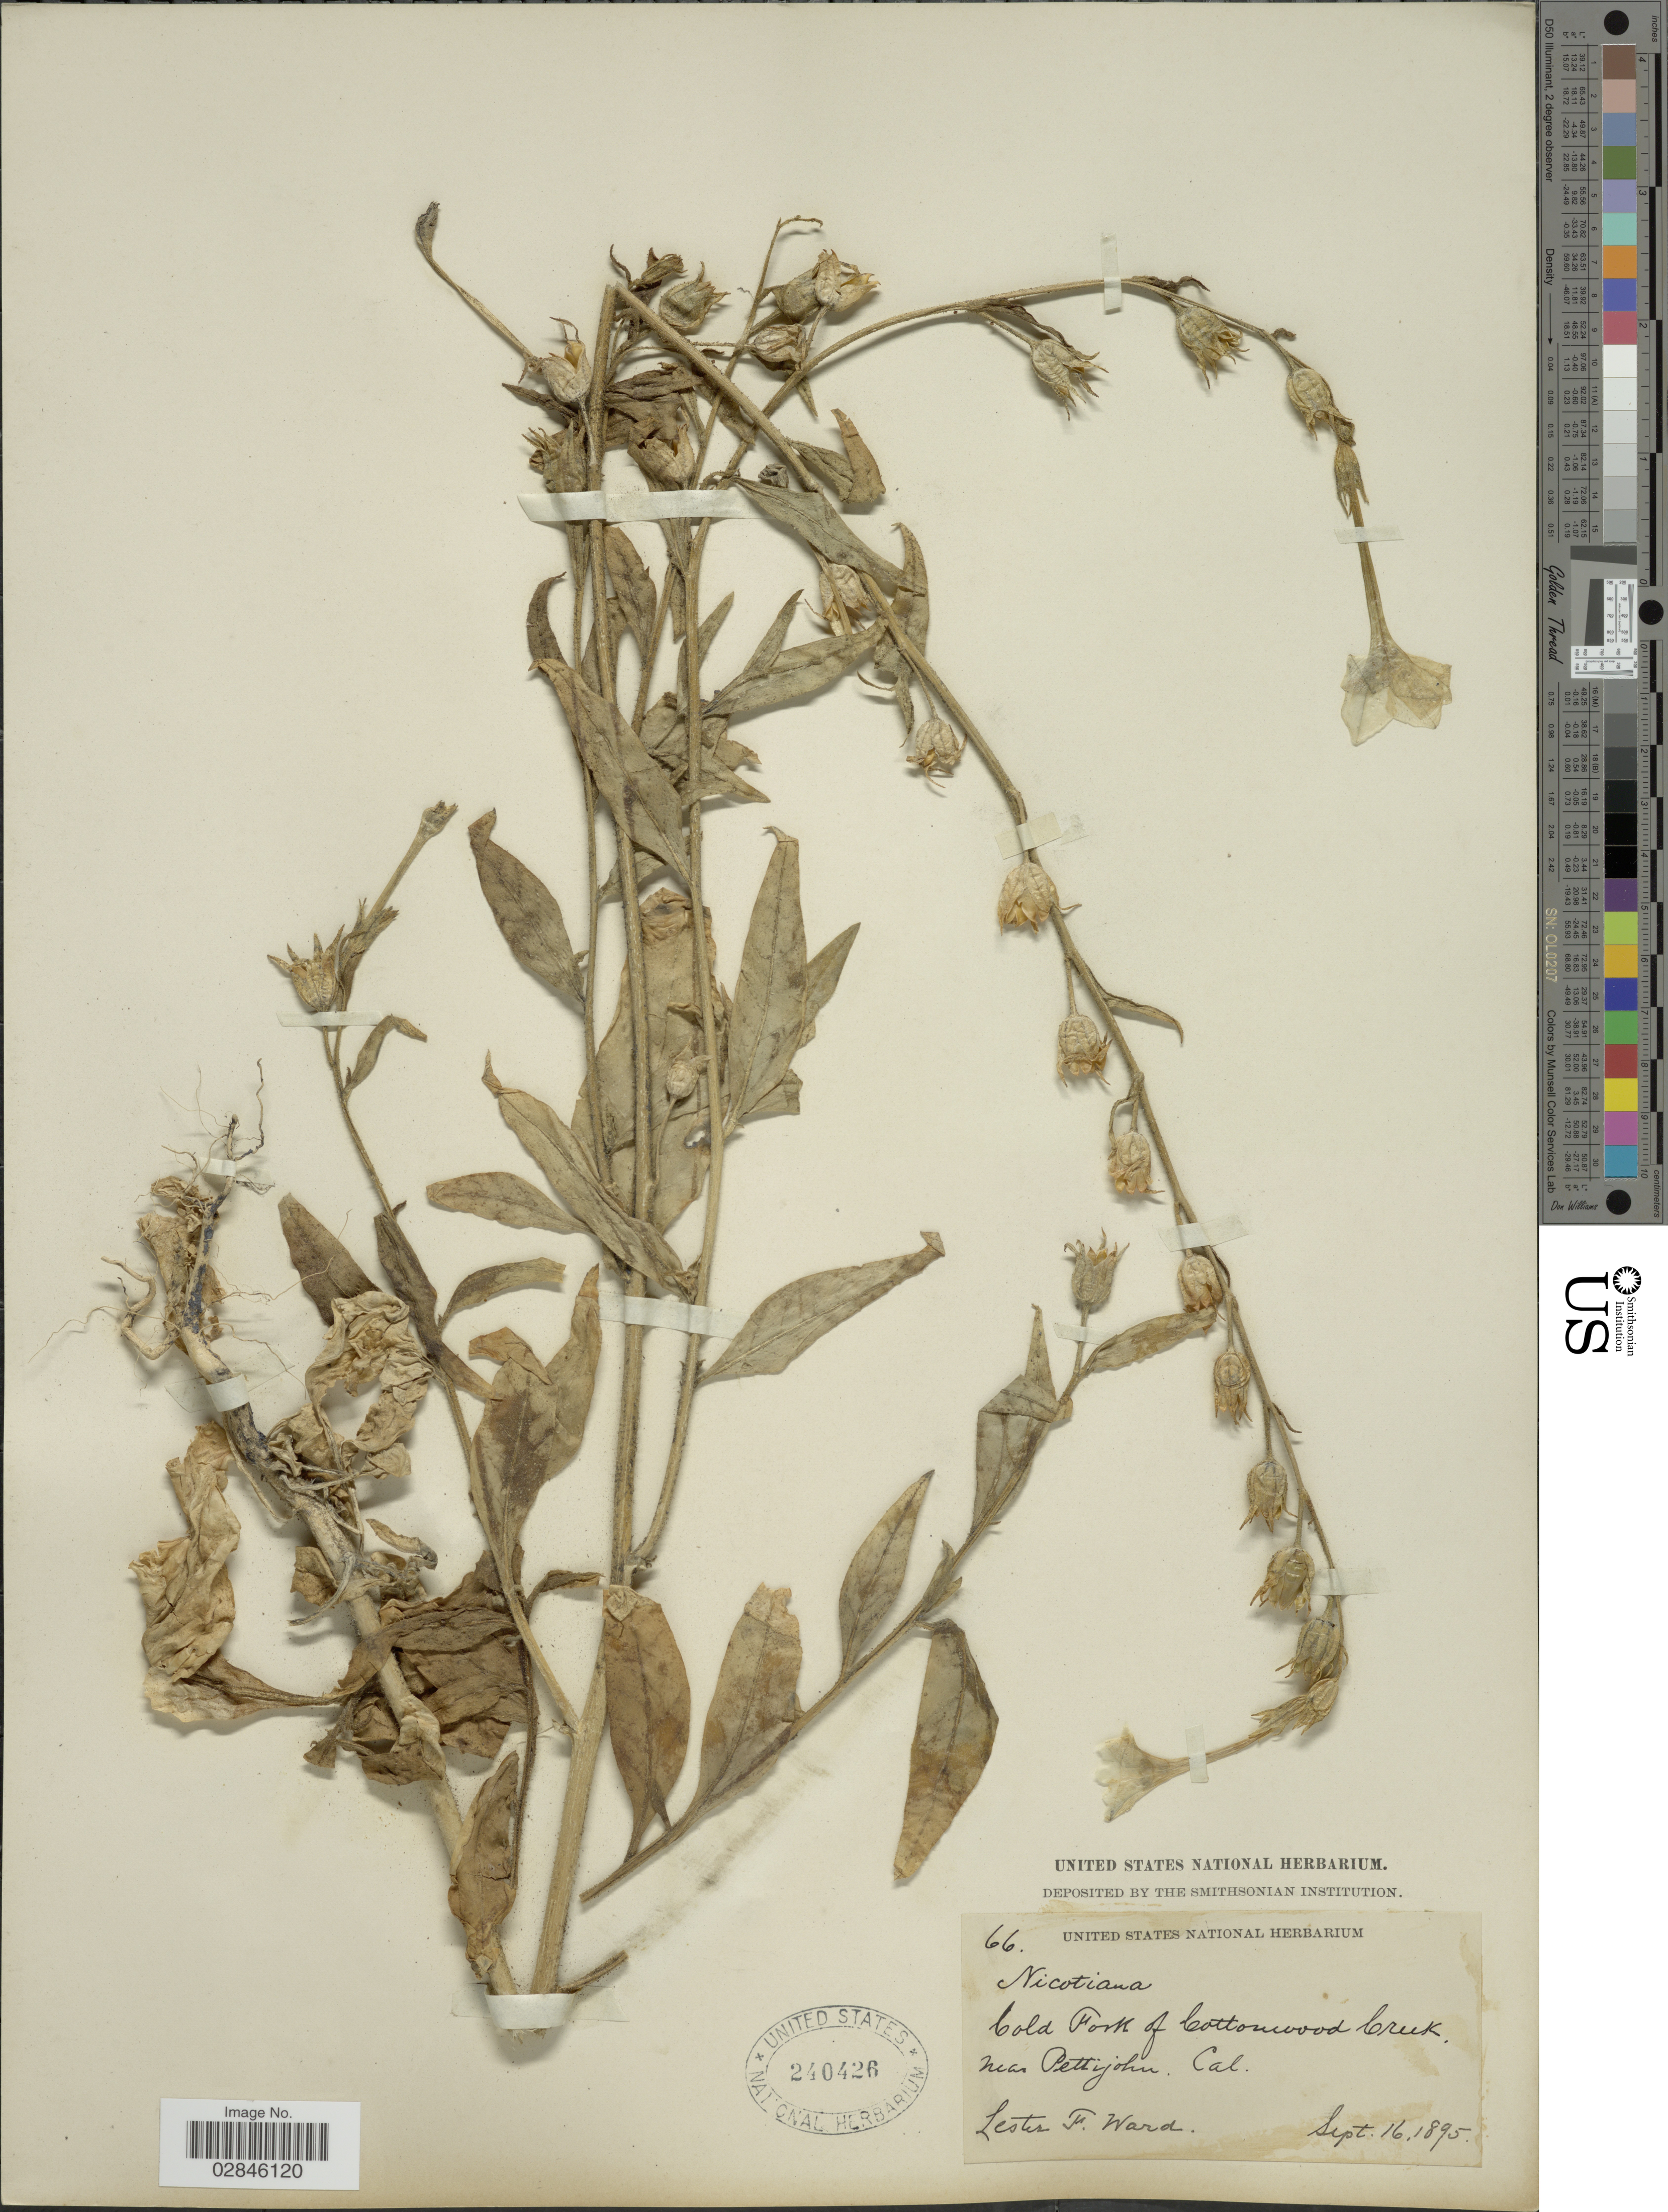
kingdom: Plantae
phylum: Tracheophyta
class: Magnoliopsida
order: Solanales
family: Solanaceae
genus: Nicotiana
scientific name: Nicotiana bigelovii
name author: S. Watson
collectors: L. F. Ward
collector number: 66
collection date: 1895-09-16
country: United States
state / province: California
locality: Cold Fork of Cottonwood Creek. Near Pettijohn. Cal.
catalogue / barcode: US 240426